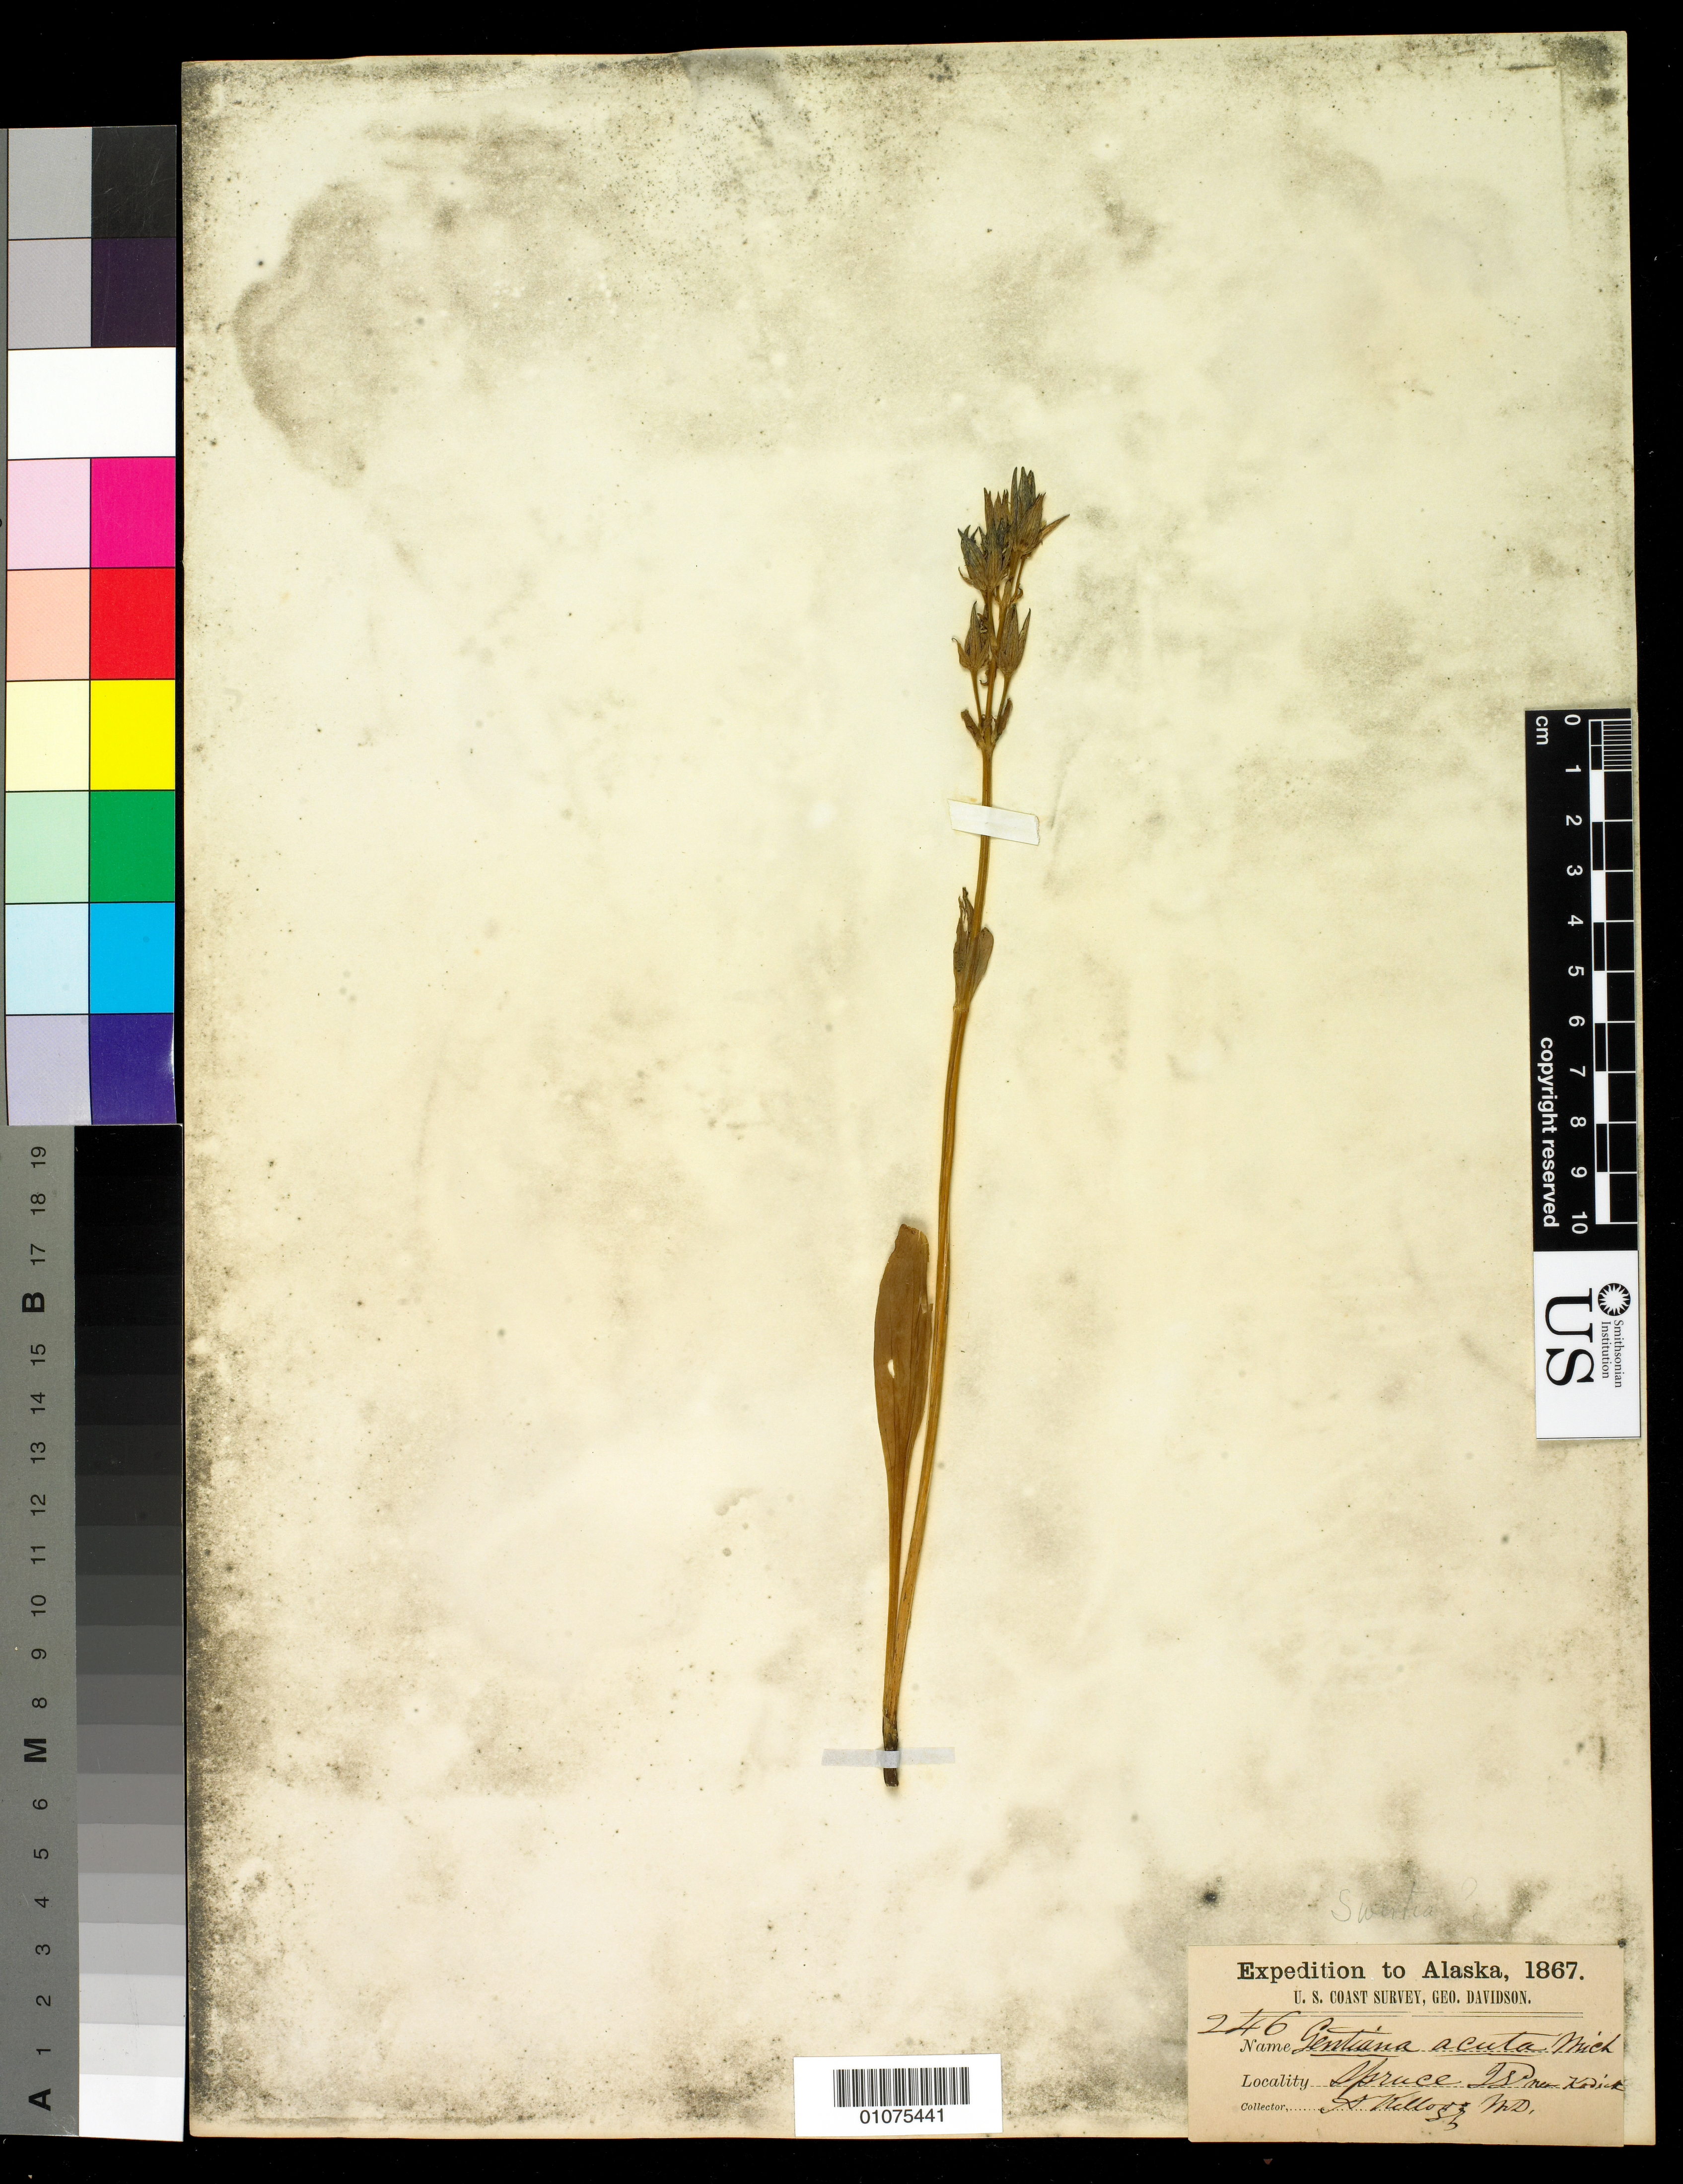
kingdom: Plantae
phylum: Tracheophyta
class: Magnoliopsida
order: Gentianales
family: Gentianaceae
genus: Gentiana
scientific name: Gentiana acuta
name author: Michx.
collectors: A. Kellogg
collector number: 246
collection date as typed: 1867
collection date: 1867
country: United States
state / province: Alaska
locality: Spruce Island, near Kodiak